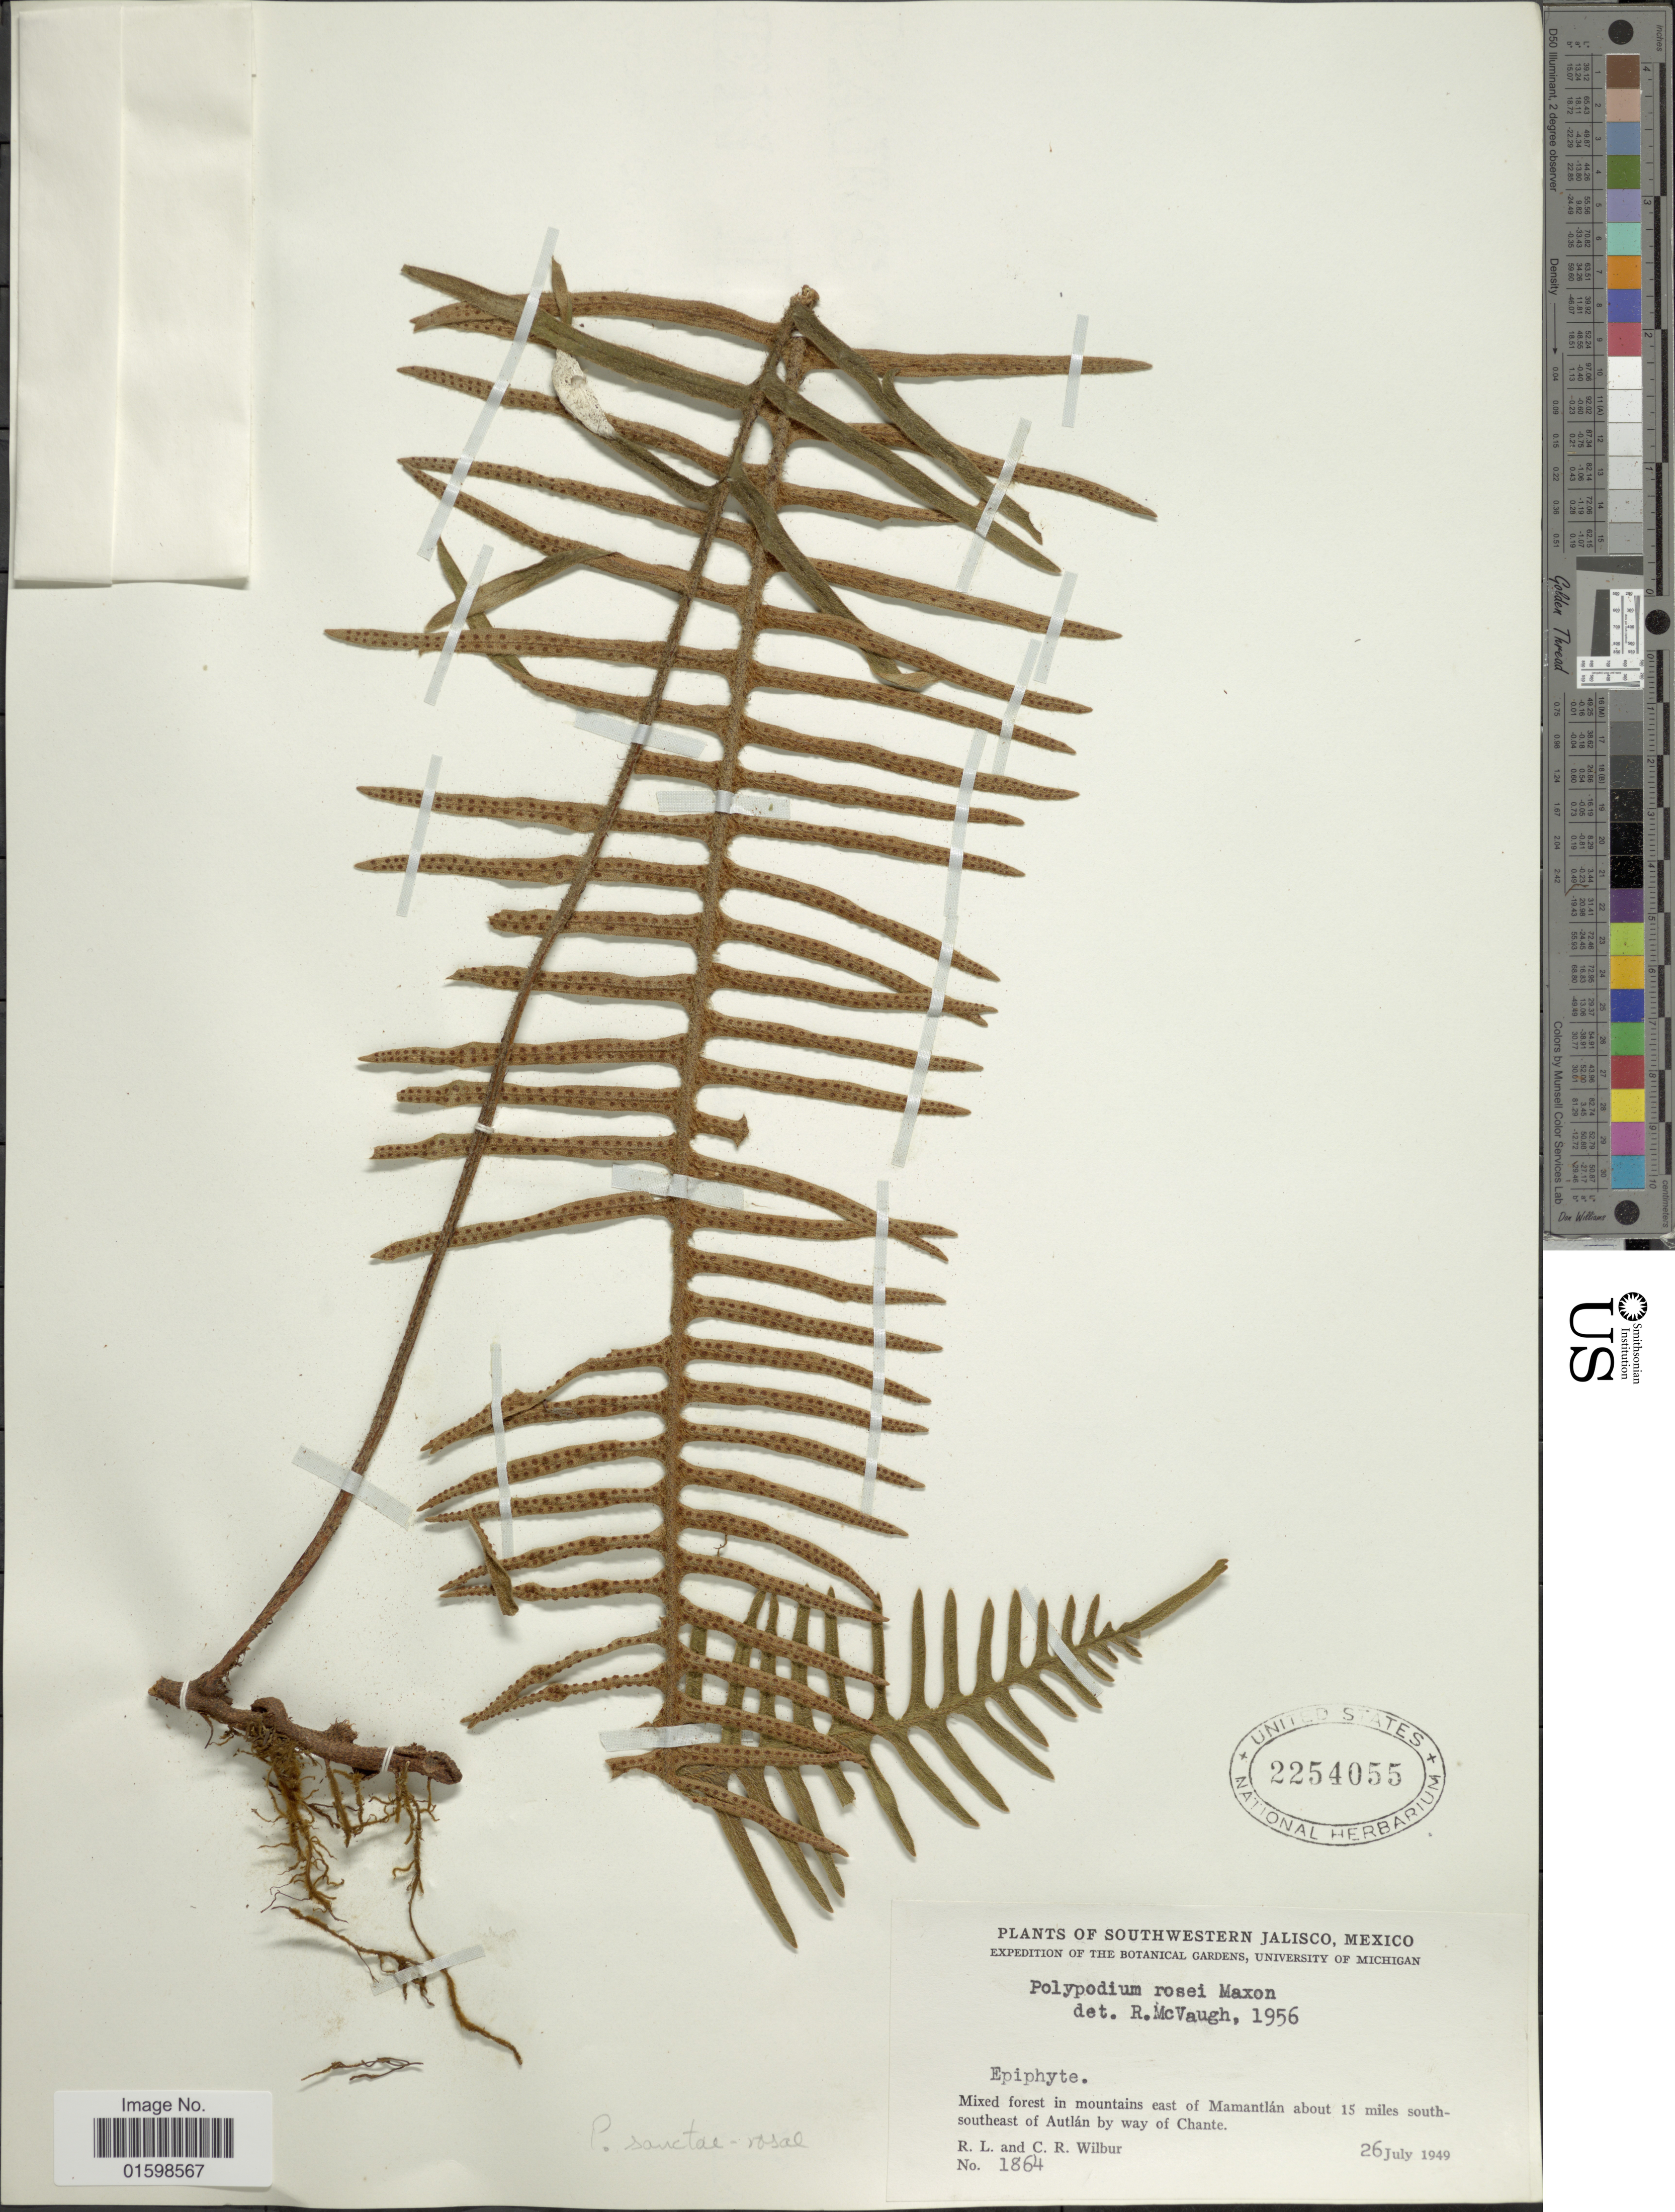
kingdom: Plantae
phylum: Tracheophyta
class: Polypodiopsida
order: Polypodiales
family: Polypodiaceae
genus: Pleopeltis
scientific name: Pleopeltis sanctae-rosae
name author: (Maxon) A.R. Sm. & Tejero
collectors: R. L. Wilbur & C. Wilbur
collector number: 1864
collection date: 1949-07-26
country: Mexico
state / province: Jalisco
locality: Southwestern Jalisco, in mountains east of Mamantlán about 15 miles south-southeast of Autlán by way of Chante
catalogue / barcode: US 2254055